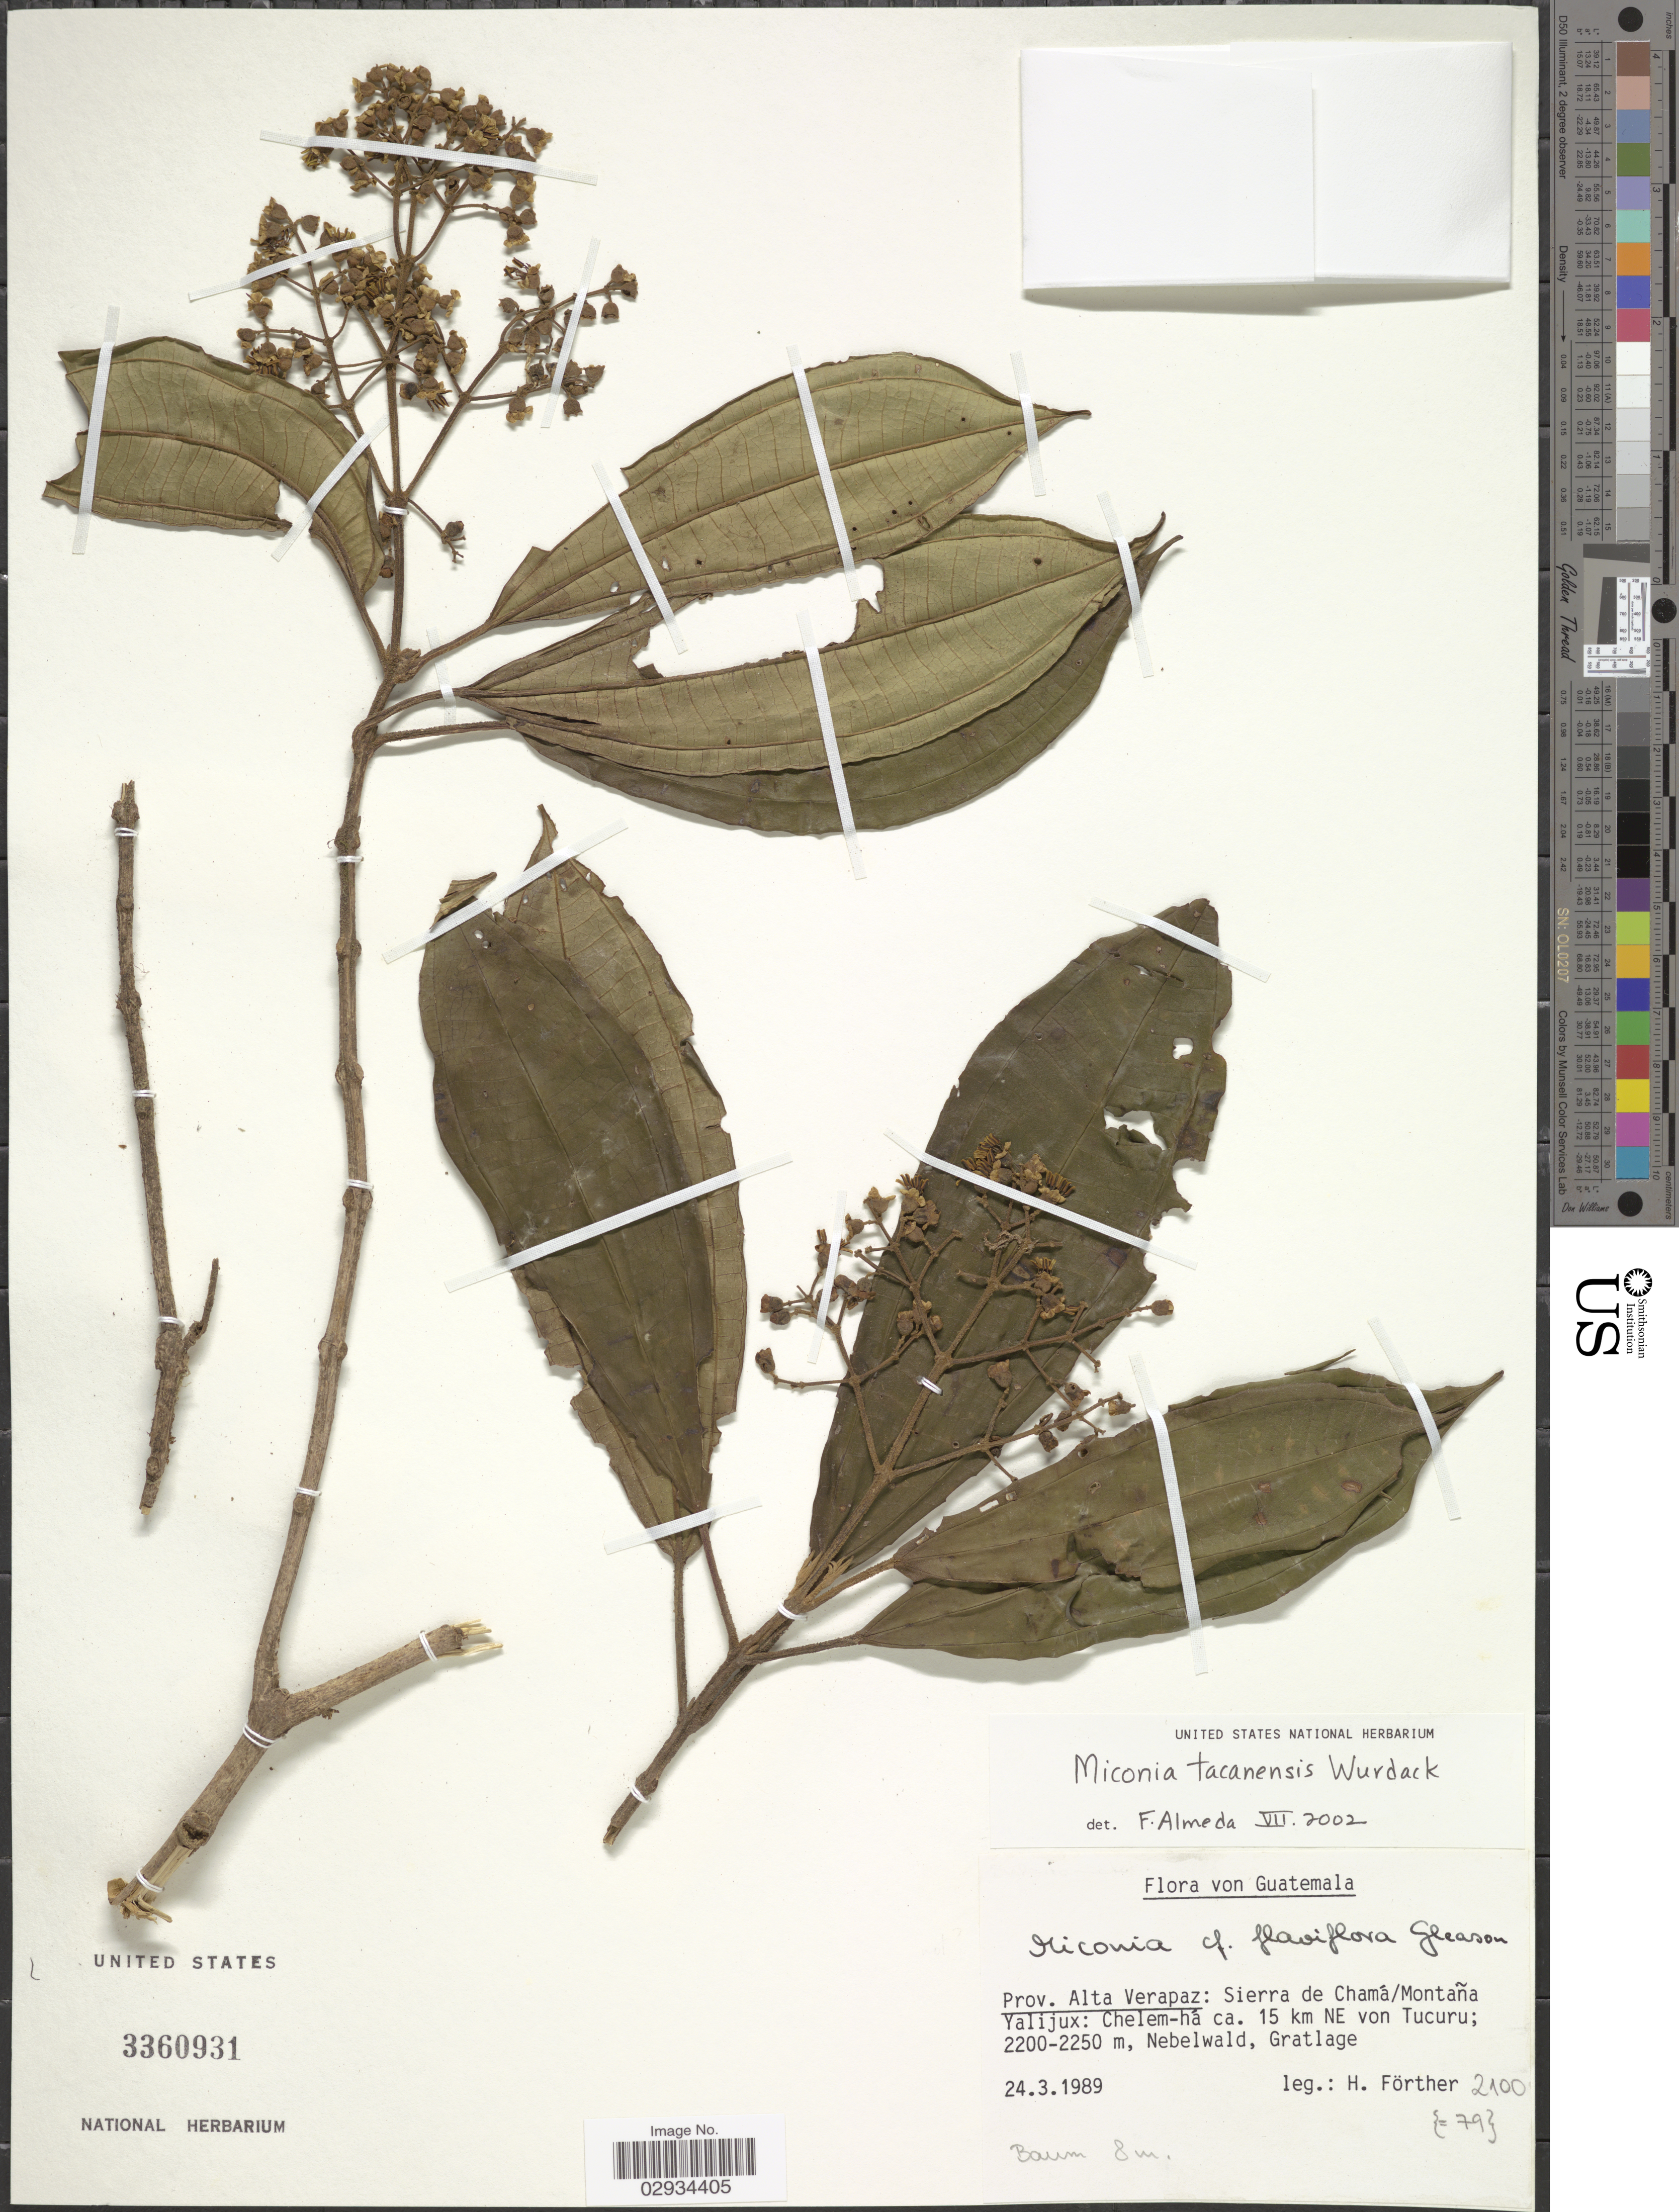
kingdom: Plantae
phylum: Tracheophyta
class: Magnoliopsida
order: Myrtales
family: Melastomataceae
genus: Miconia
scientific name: Miconia tacanensis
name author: Wurdack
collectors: H. Förther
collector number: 2100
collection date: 1989-03-24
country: Guatemala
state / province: Alta Verapaz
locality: Sierra de Chamá/ Montaña Yalijux: Chelem-há ca. 15 km NE von Tucuru.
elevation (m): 2200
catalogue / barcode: US 3360931